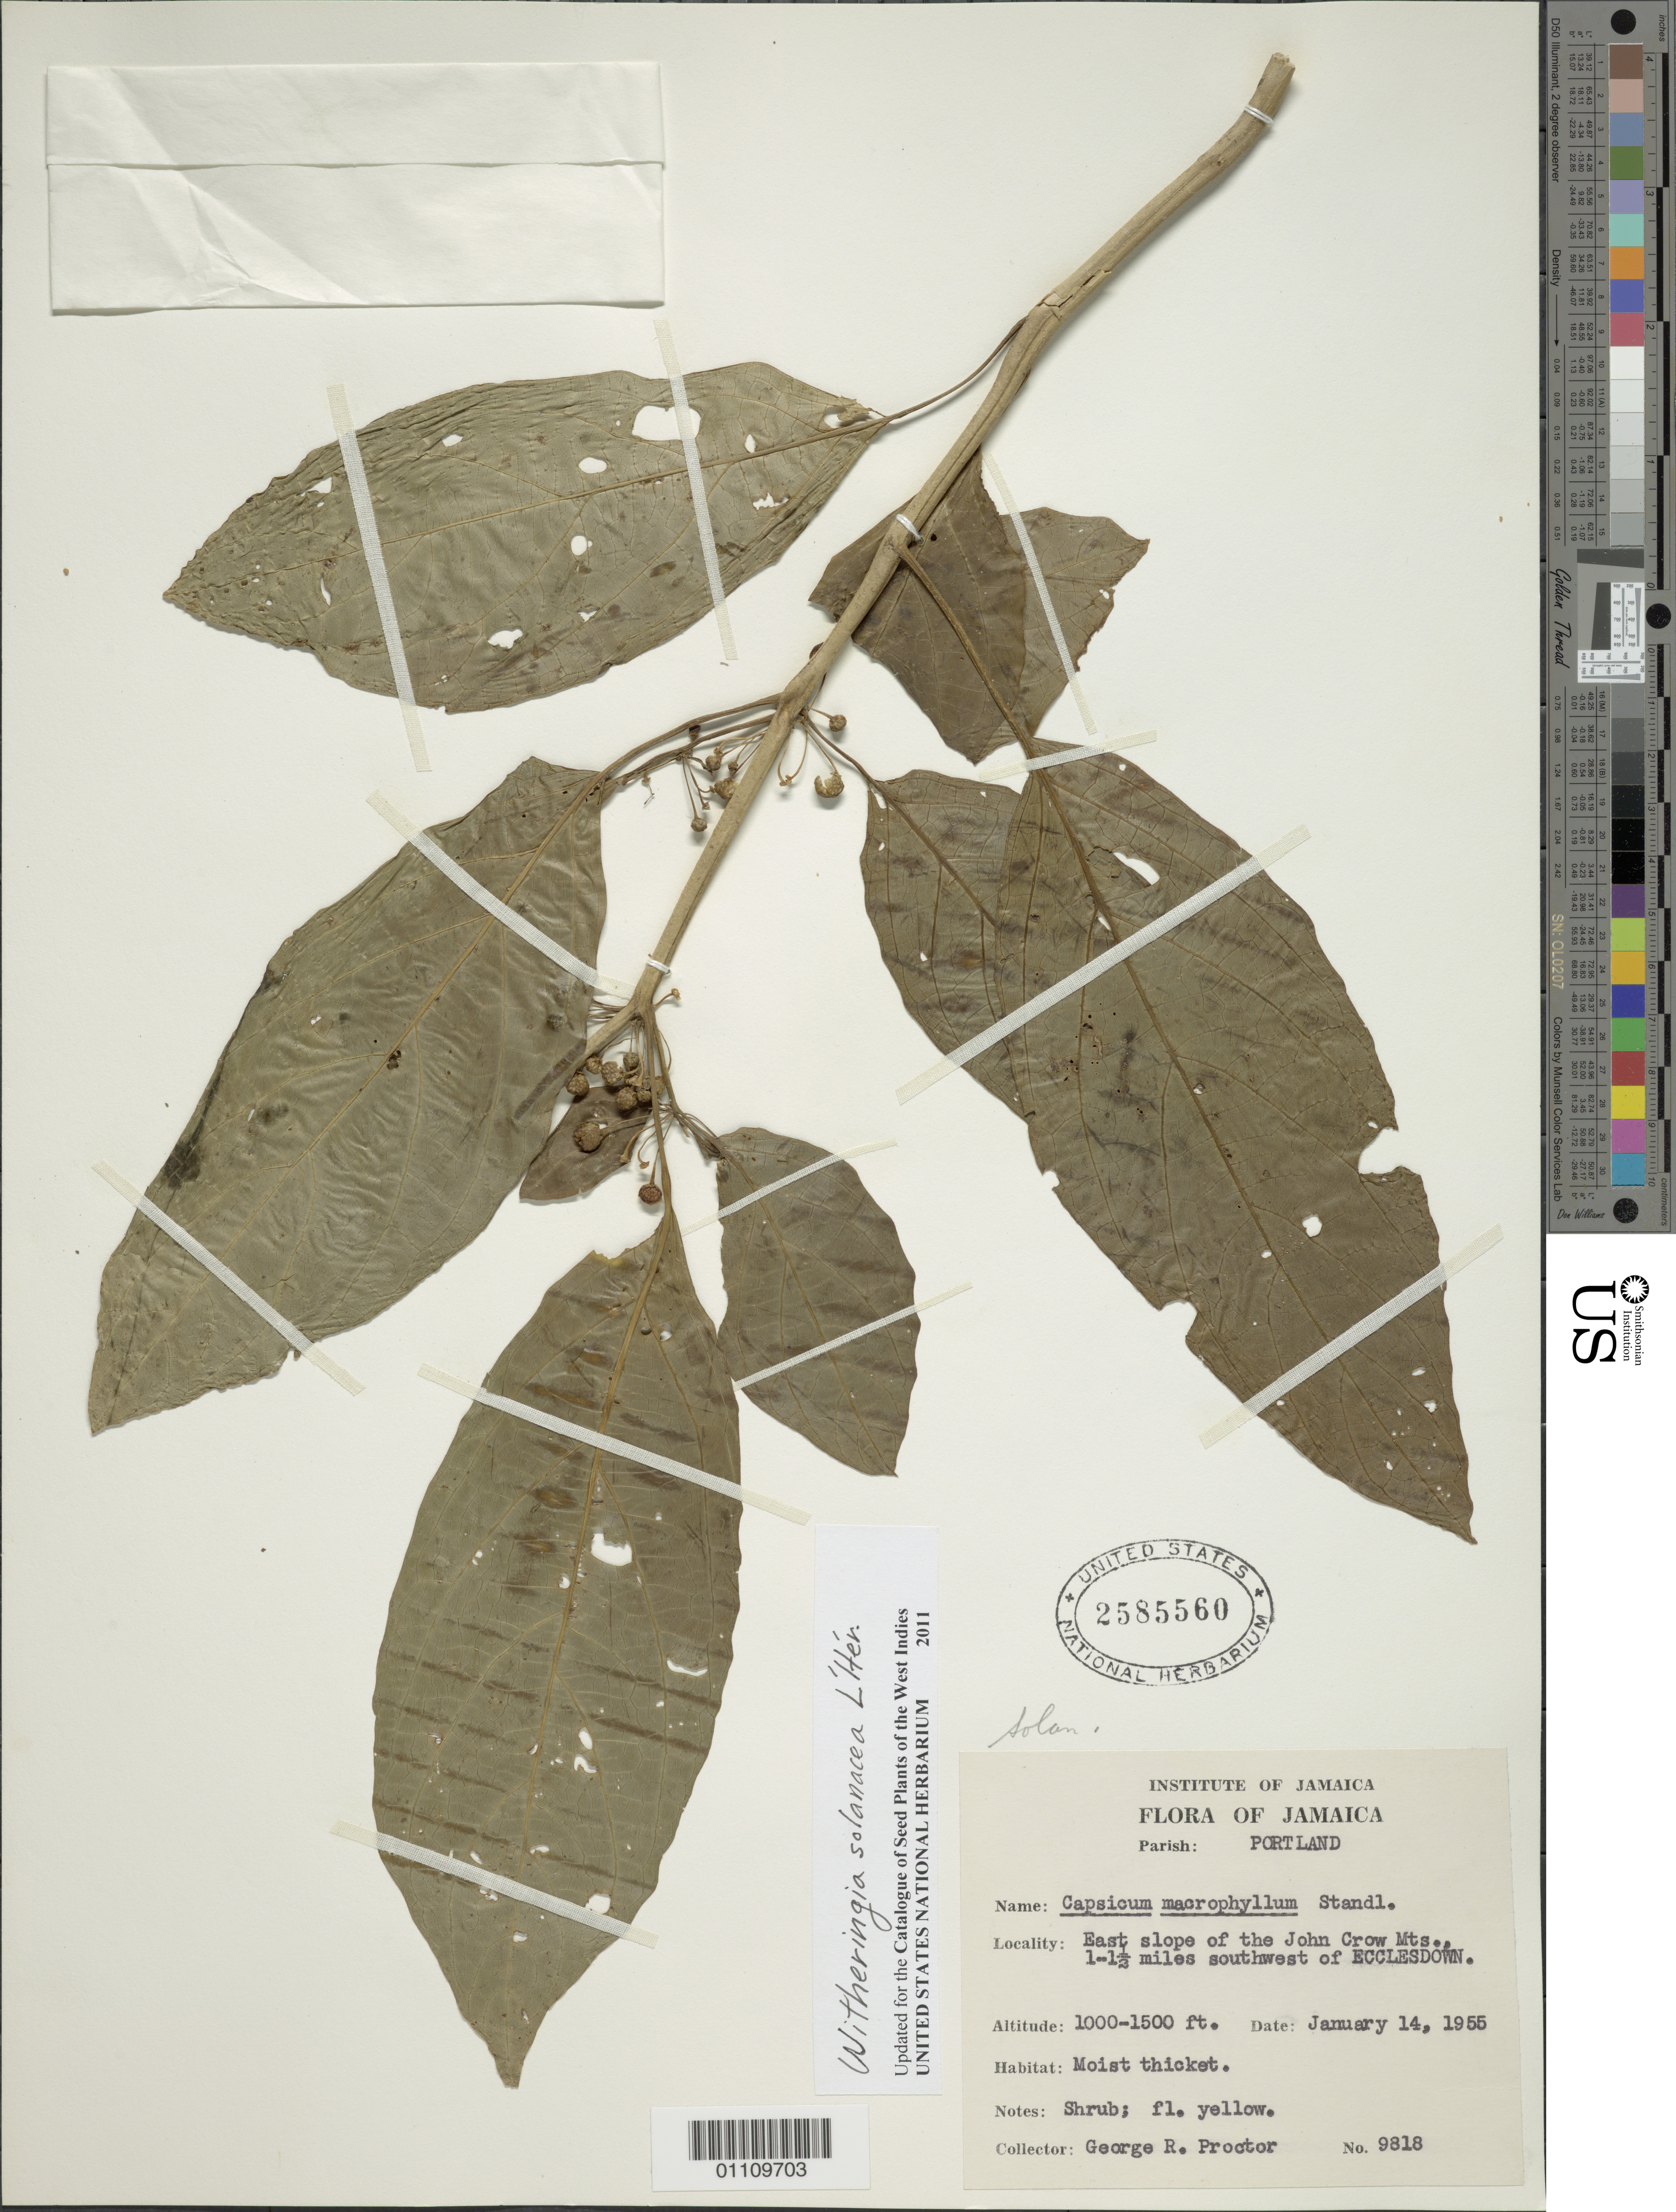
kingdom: Plantae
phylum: Tracheophyta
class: Magnoliopsida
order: Solanales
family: Solanaceae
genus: Witheringia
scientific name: Witheringia solanacea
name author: L'Hér.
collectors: G. R. Proctor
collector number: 9818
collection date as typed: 14 Jan 1955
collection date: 1955-01-14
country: Jamaica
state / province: Portland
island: Jamaica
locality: John Crow Mts., E slope; 1-1.5 miles SW of Ecclesdown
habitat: Moist thicket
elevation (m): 305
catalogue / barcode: US 2585560